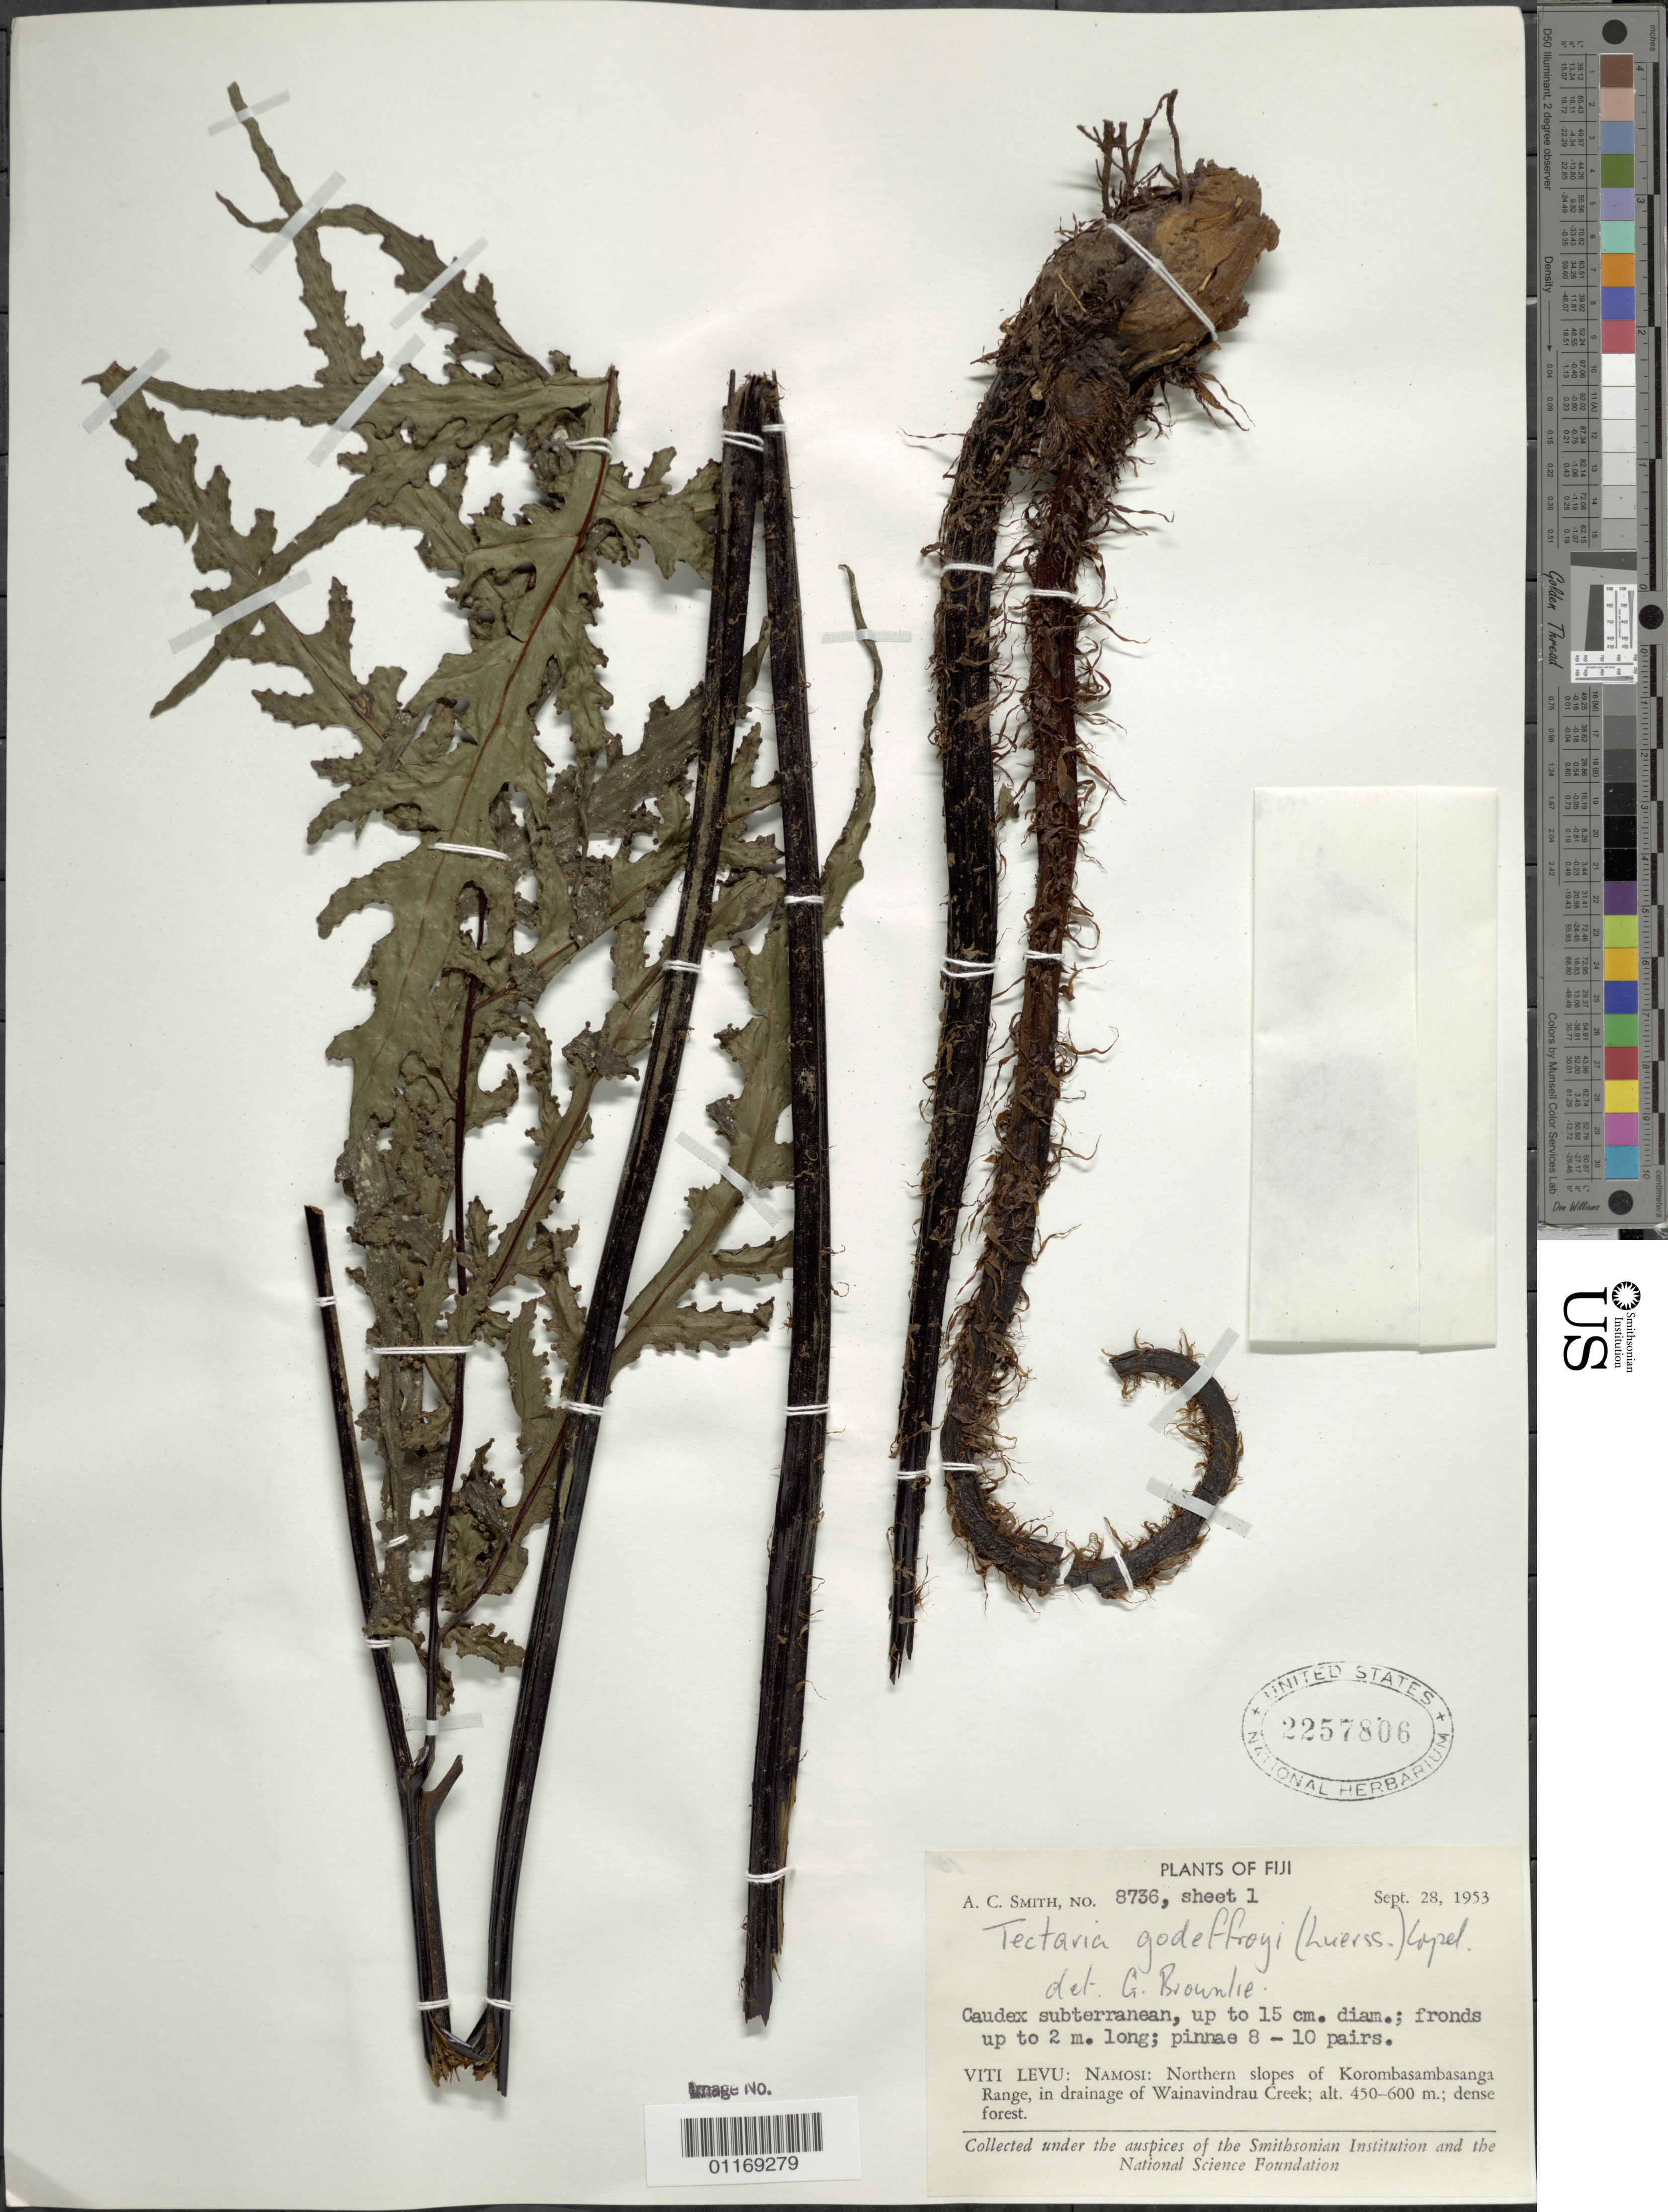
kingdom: Plantae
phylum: Tracheophyta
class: Polypodiopsida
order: Polypodiales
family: Tectariaceae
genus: Tectaria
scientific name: Tectaria godeffroyi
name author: (Luerss.) Copel.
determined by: Brownlie, G.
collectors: A. C. Smith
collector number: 8736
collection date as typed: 28 Sep 1953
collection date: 1953-09-28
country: Fiji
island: Viti Levu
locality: Namosi, northern slopes of korombasambasanga range, in drainage of wainavindrau creek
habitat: Dense forest.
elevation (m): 450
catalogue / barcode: US 2257806